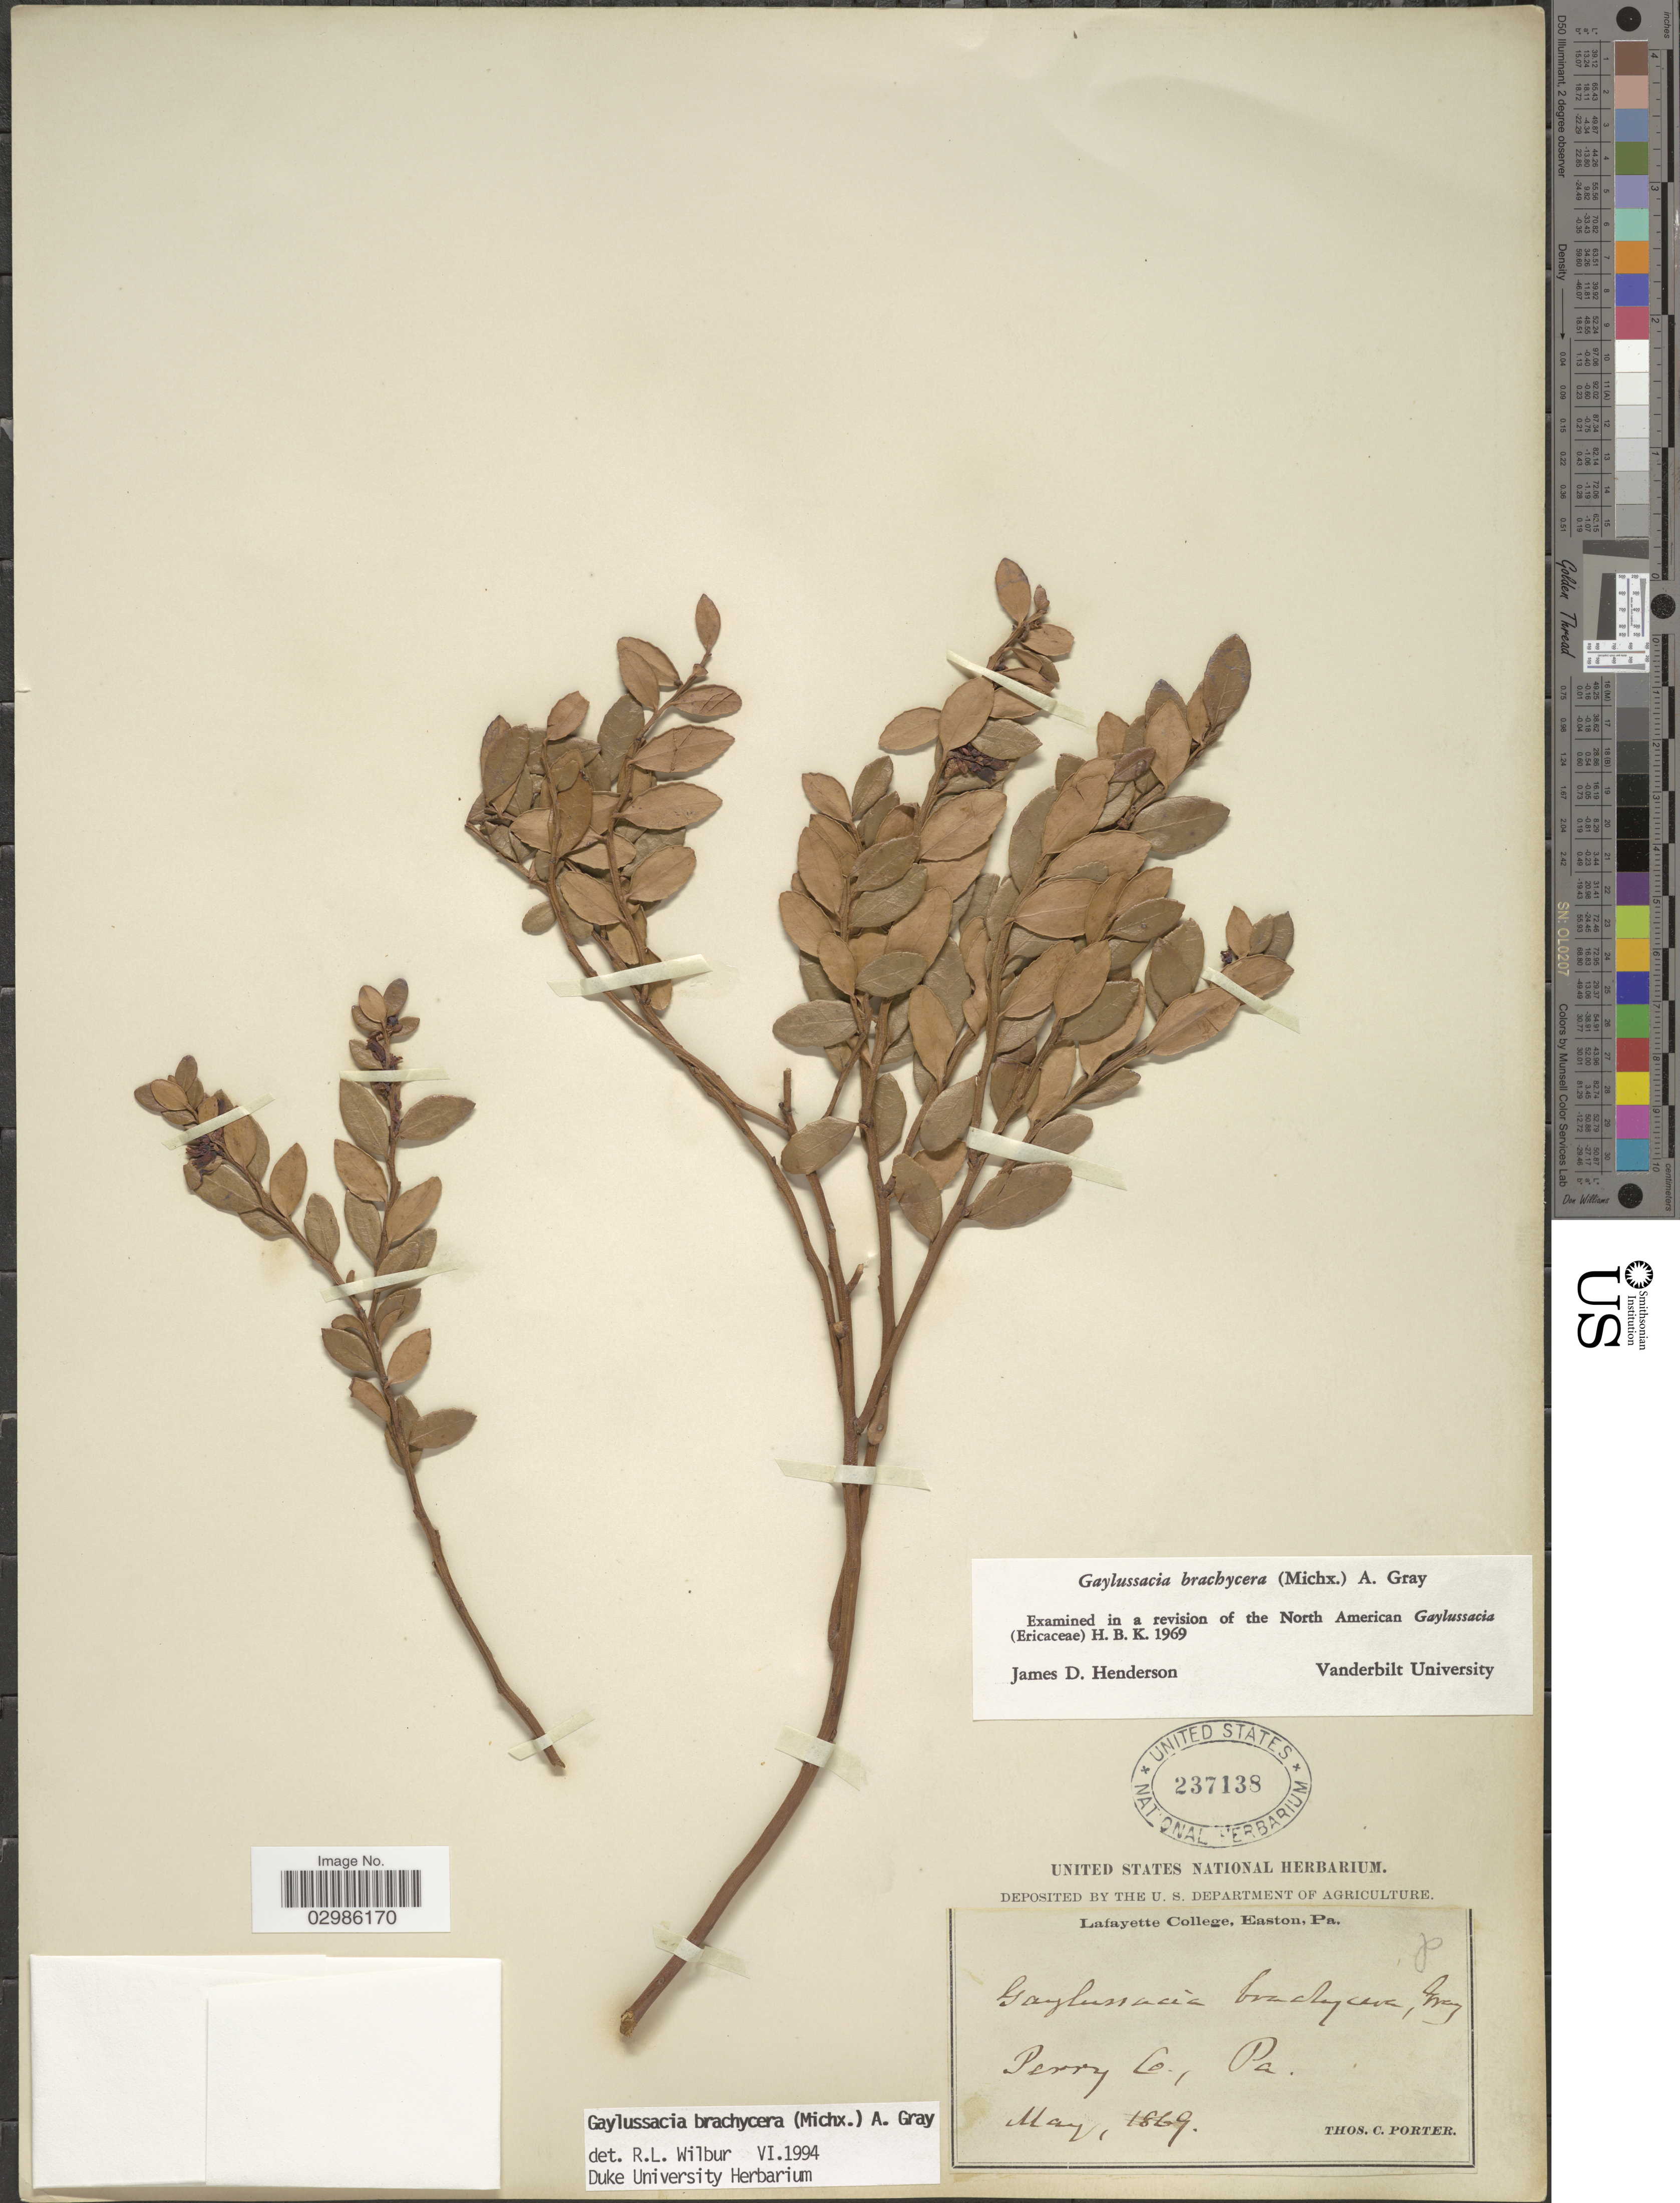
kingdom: Plantae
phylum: Tracheophyta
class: Magnoliopsida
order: Ericales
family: Ericaceae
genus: Gaylussacia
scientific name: Gaylussacia brachycera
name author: (Michx.) Torr. & A. Gray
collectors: T. Porter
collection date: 1869-05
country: United States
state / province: Pennsylvania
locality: Perry Co.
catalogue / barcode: US 237138